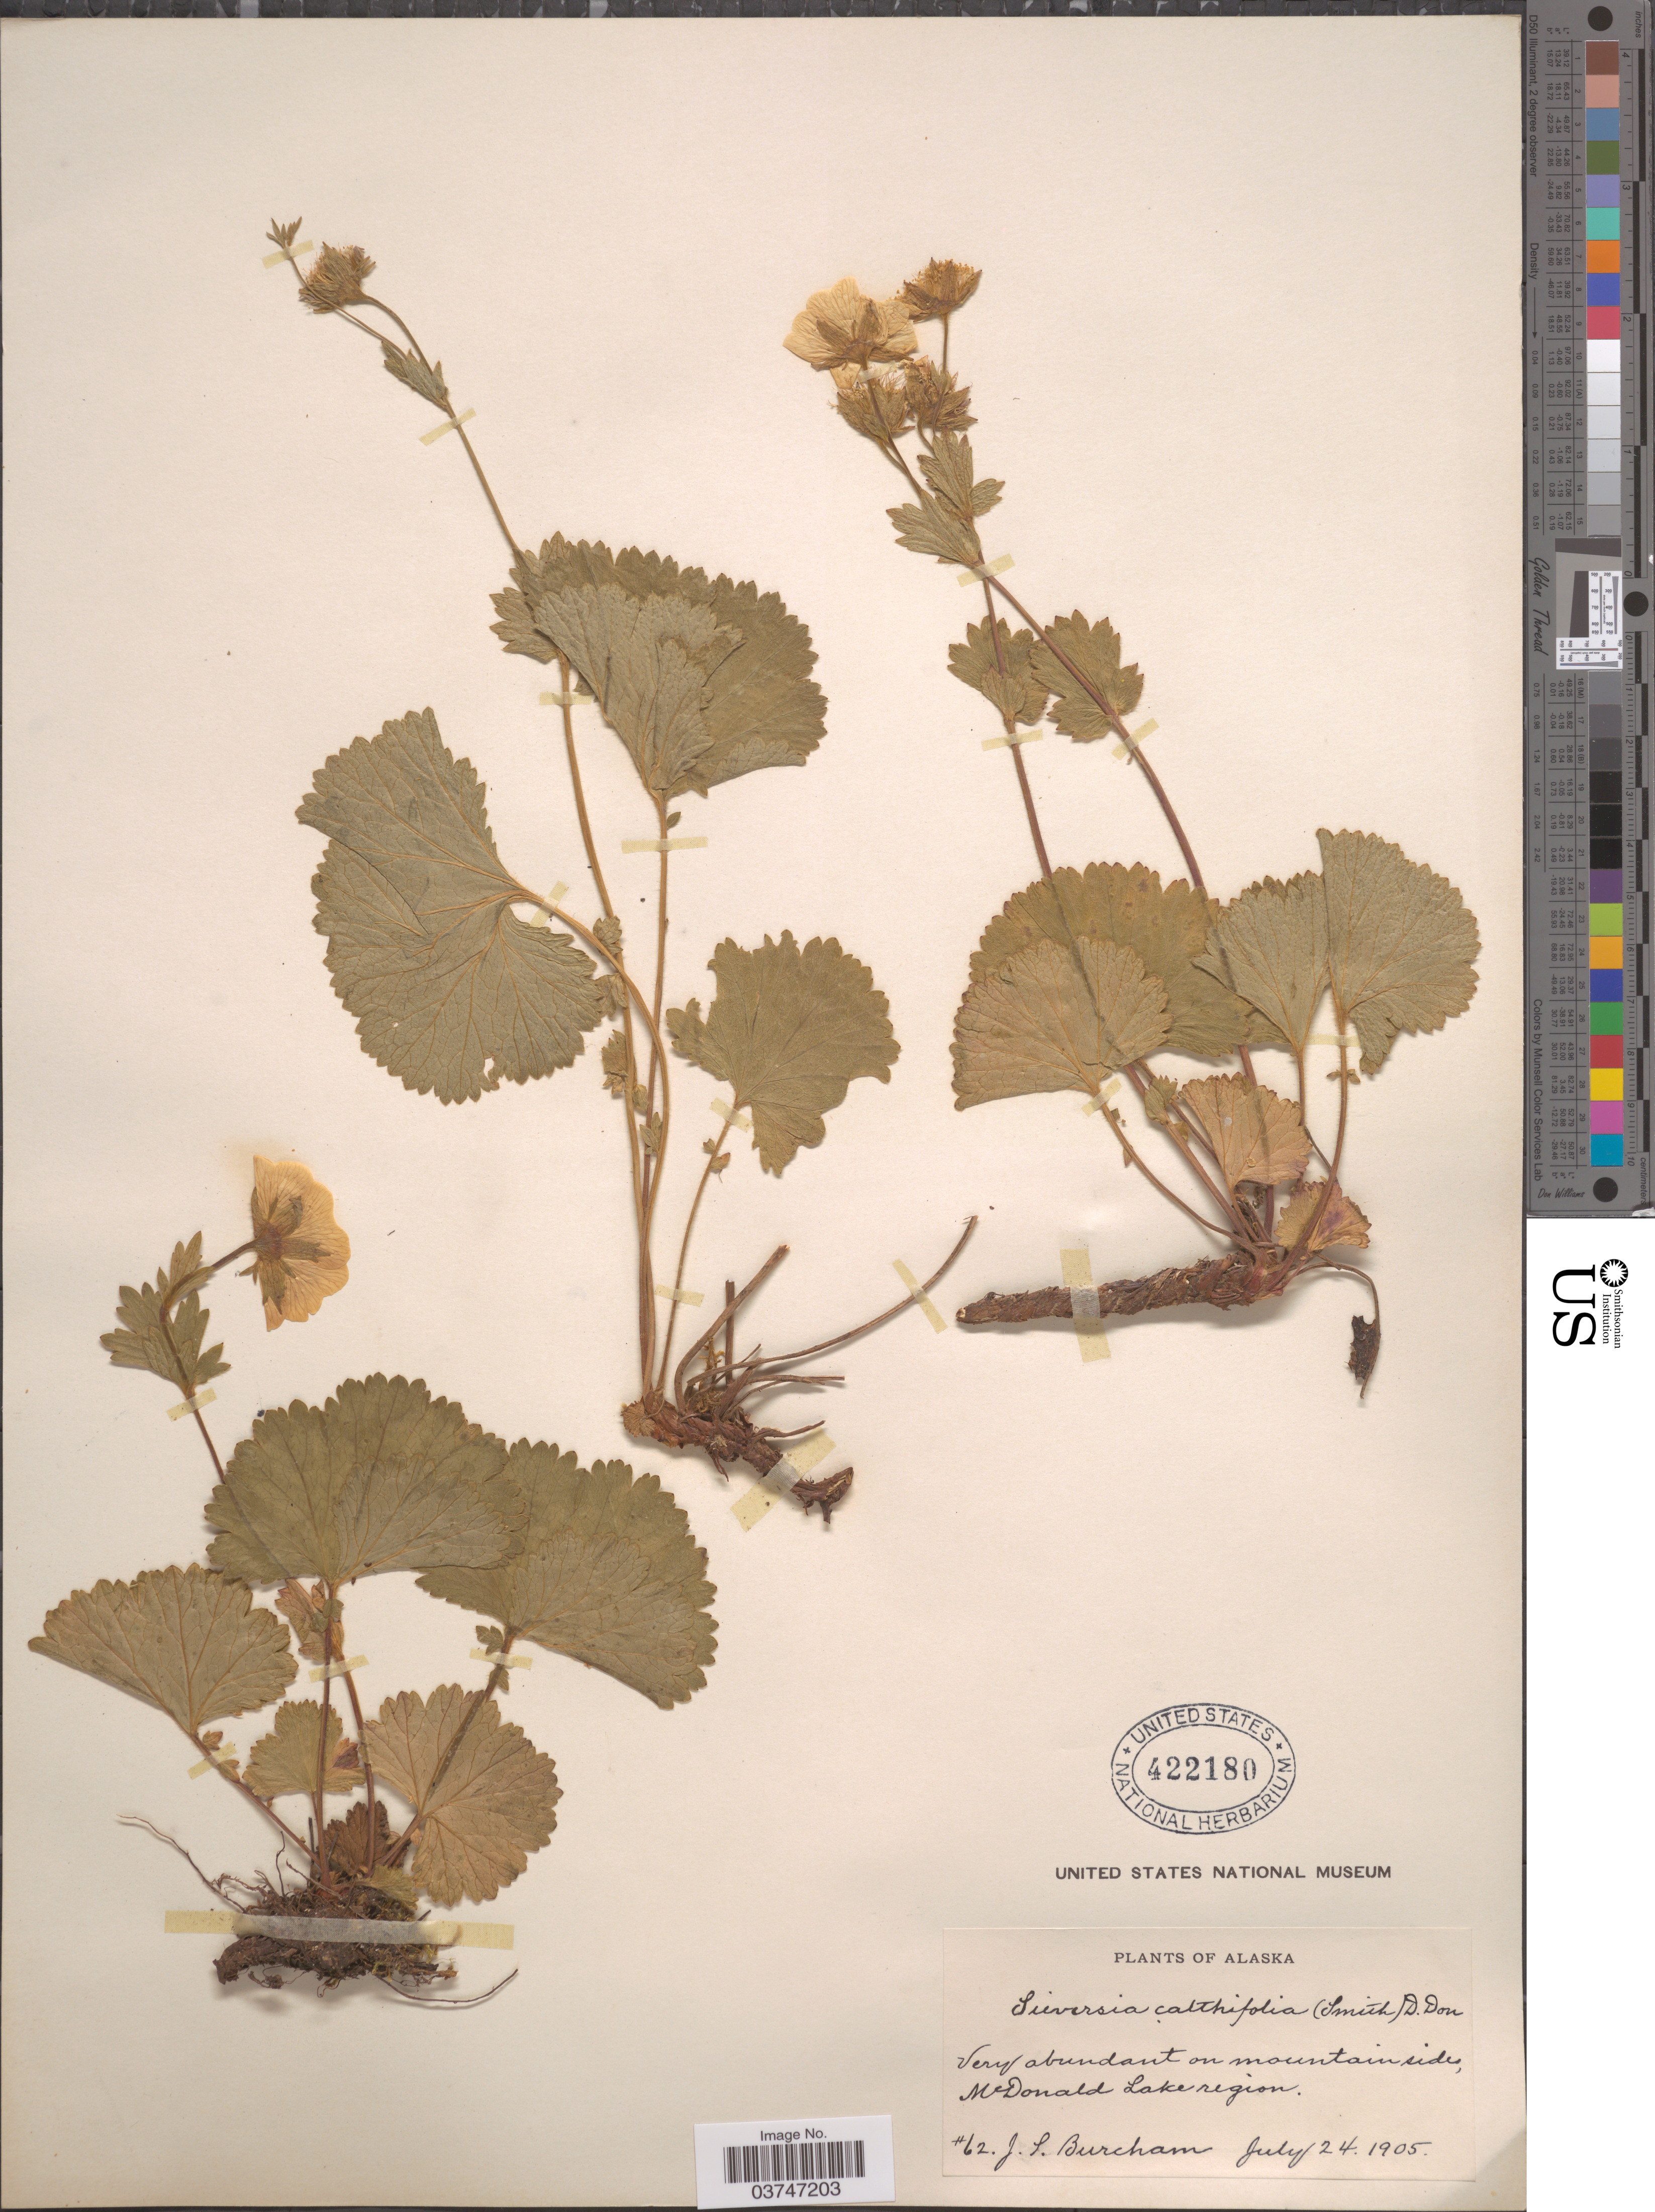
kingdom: Plantae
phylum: Tracheophyta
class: Magnoliopsida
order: Rosales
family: Rosaceae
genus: Geum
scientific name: Geum calthifolium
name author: Menzies ex Sm.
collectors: J. Burcham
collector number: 62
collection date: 1905-07-24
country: United States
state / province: Alaska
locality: On mountain side, McDonald Lake region.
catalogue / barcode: US 422180